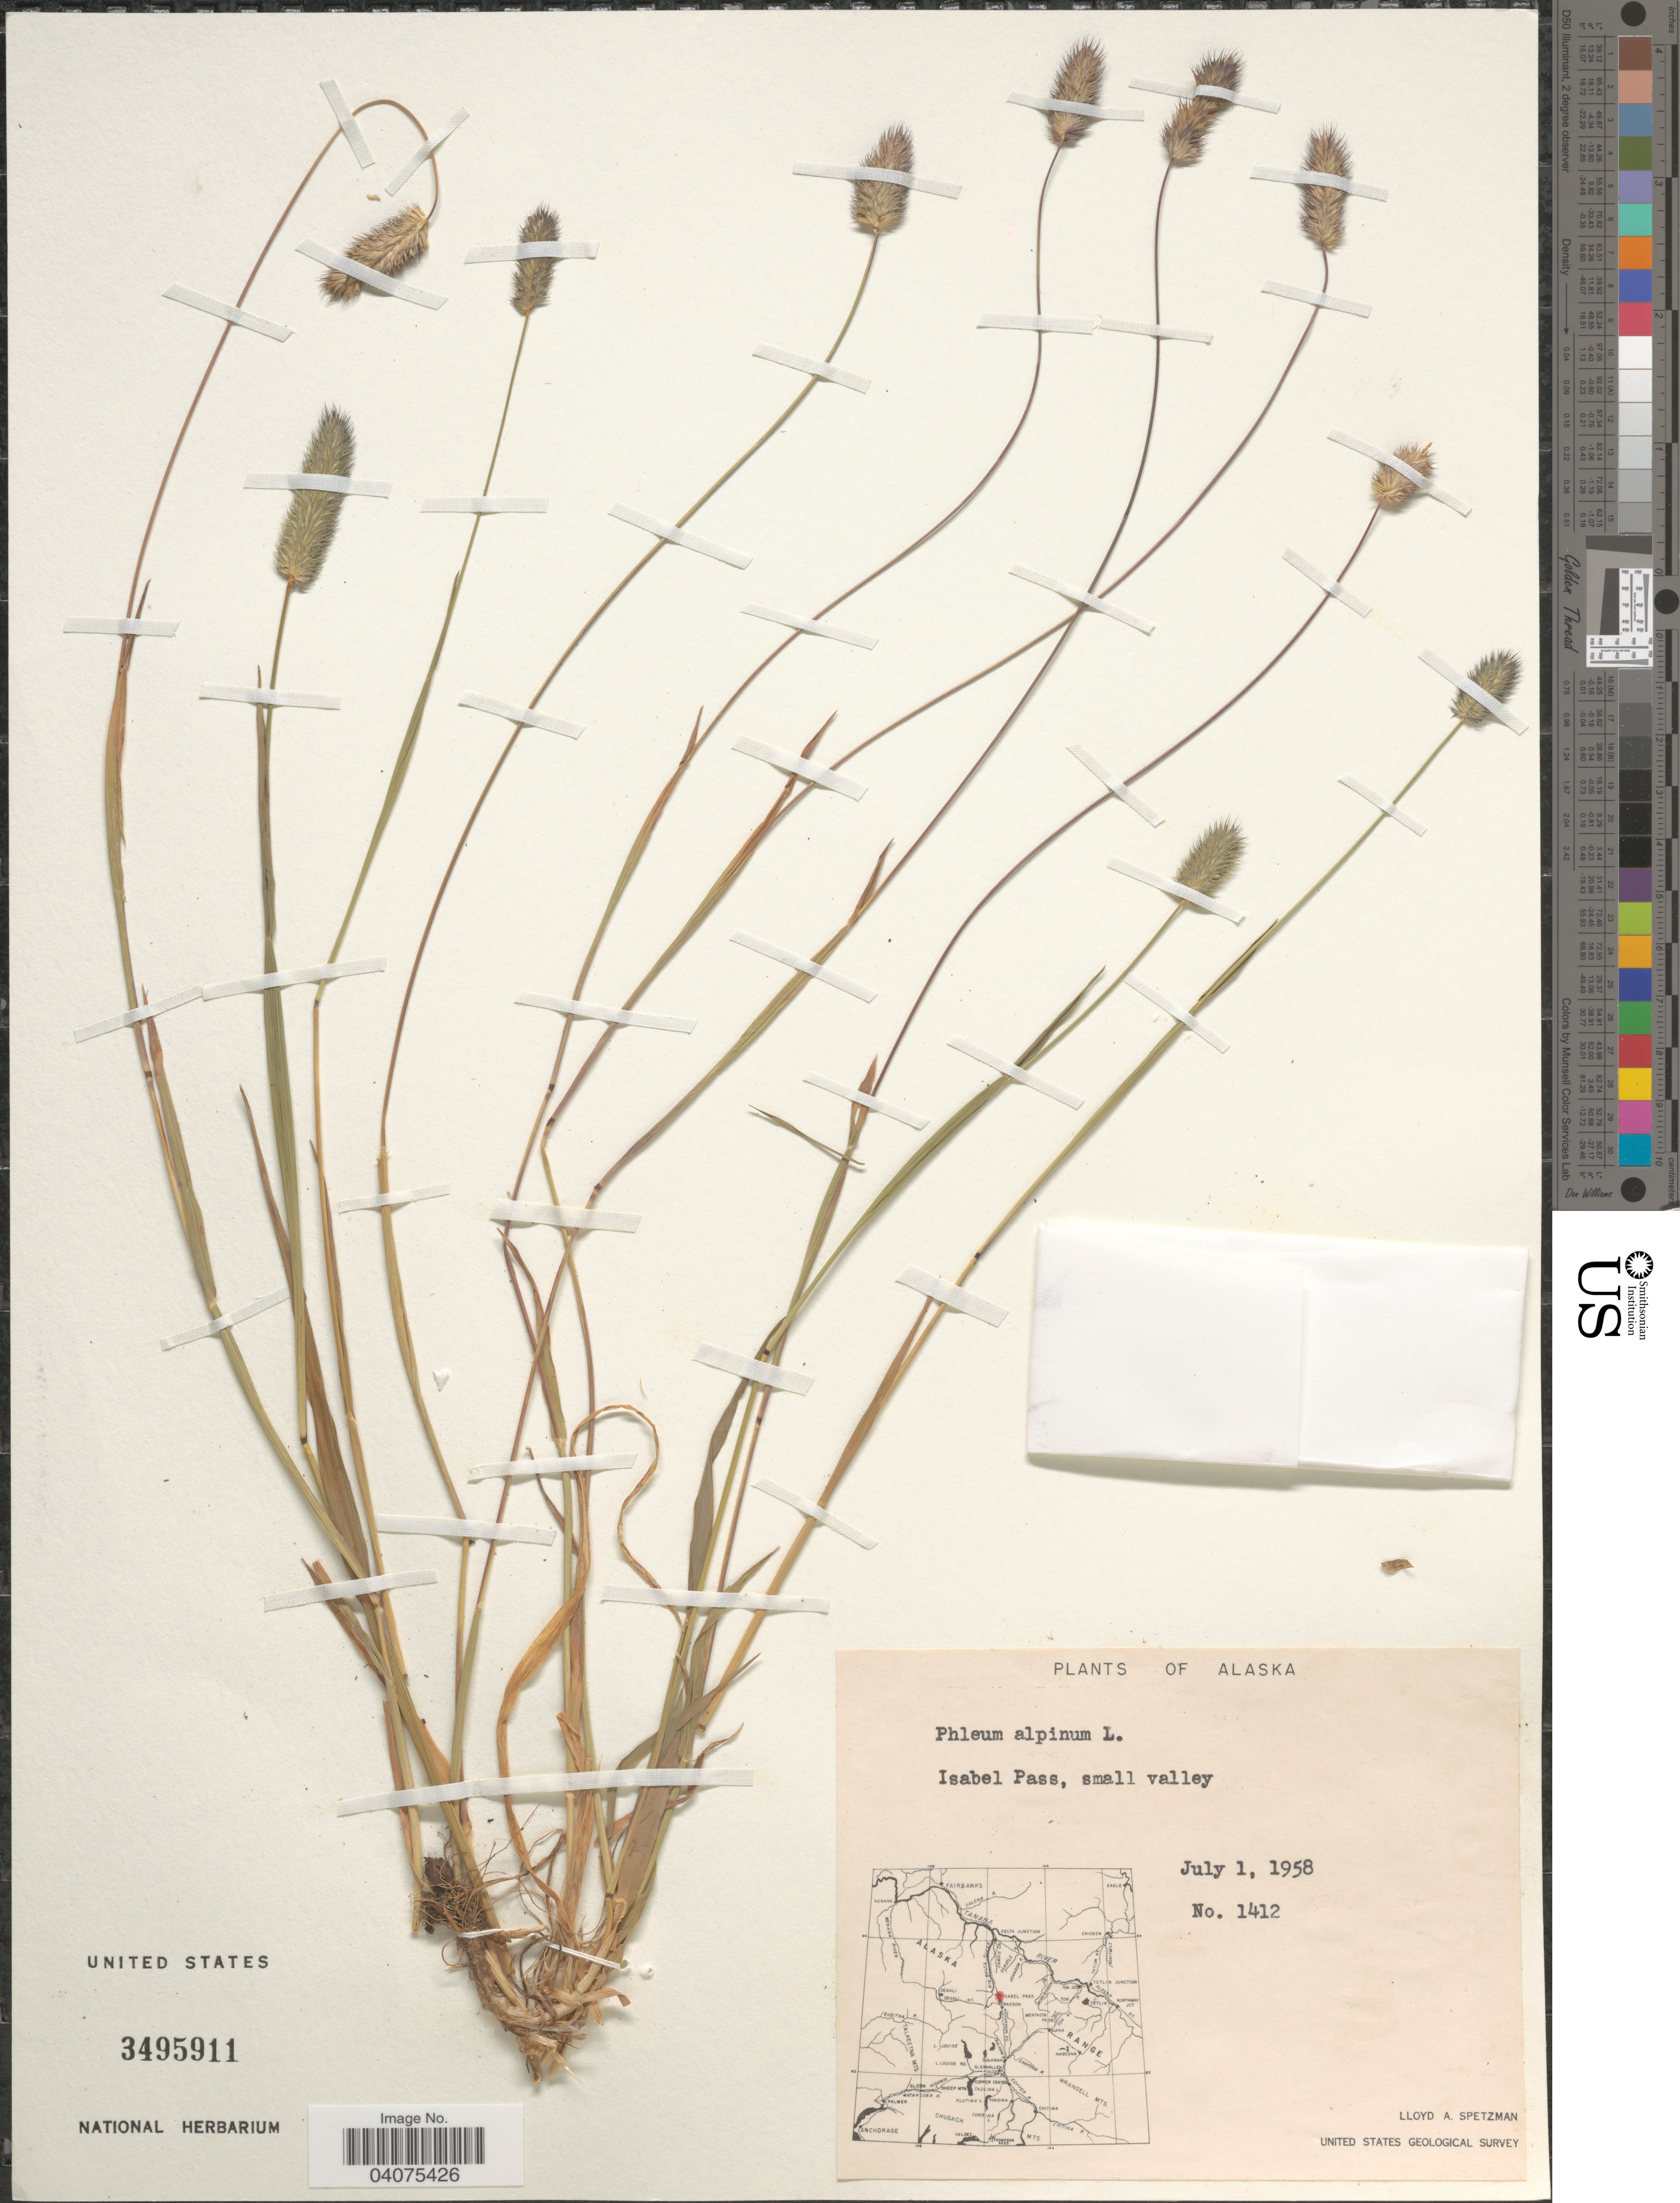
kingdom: Plantae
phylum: Tracheophyta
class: Liliopsida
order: Poales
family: Poaceae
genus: Phleum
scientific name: Phleum alpinum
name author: L.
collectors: L. Spetzman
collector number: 1412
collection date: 1958-07-01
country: United States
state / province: Alaska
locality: Isabel Pass, small valley. United States Geological Survey.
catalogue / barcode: US 3495911